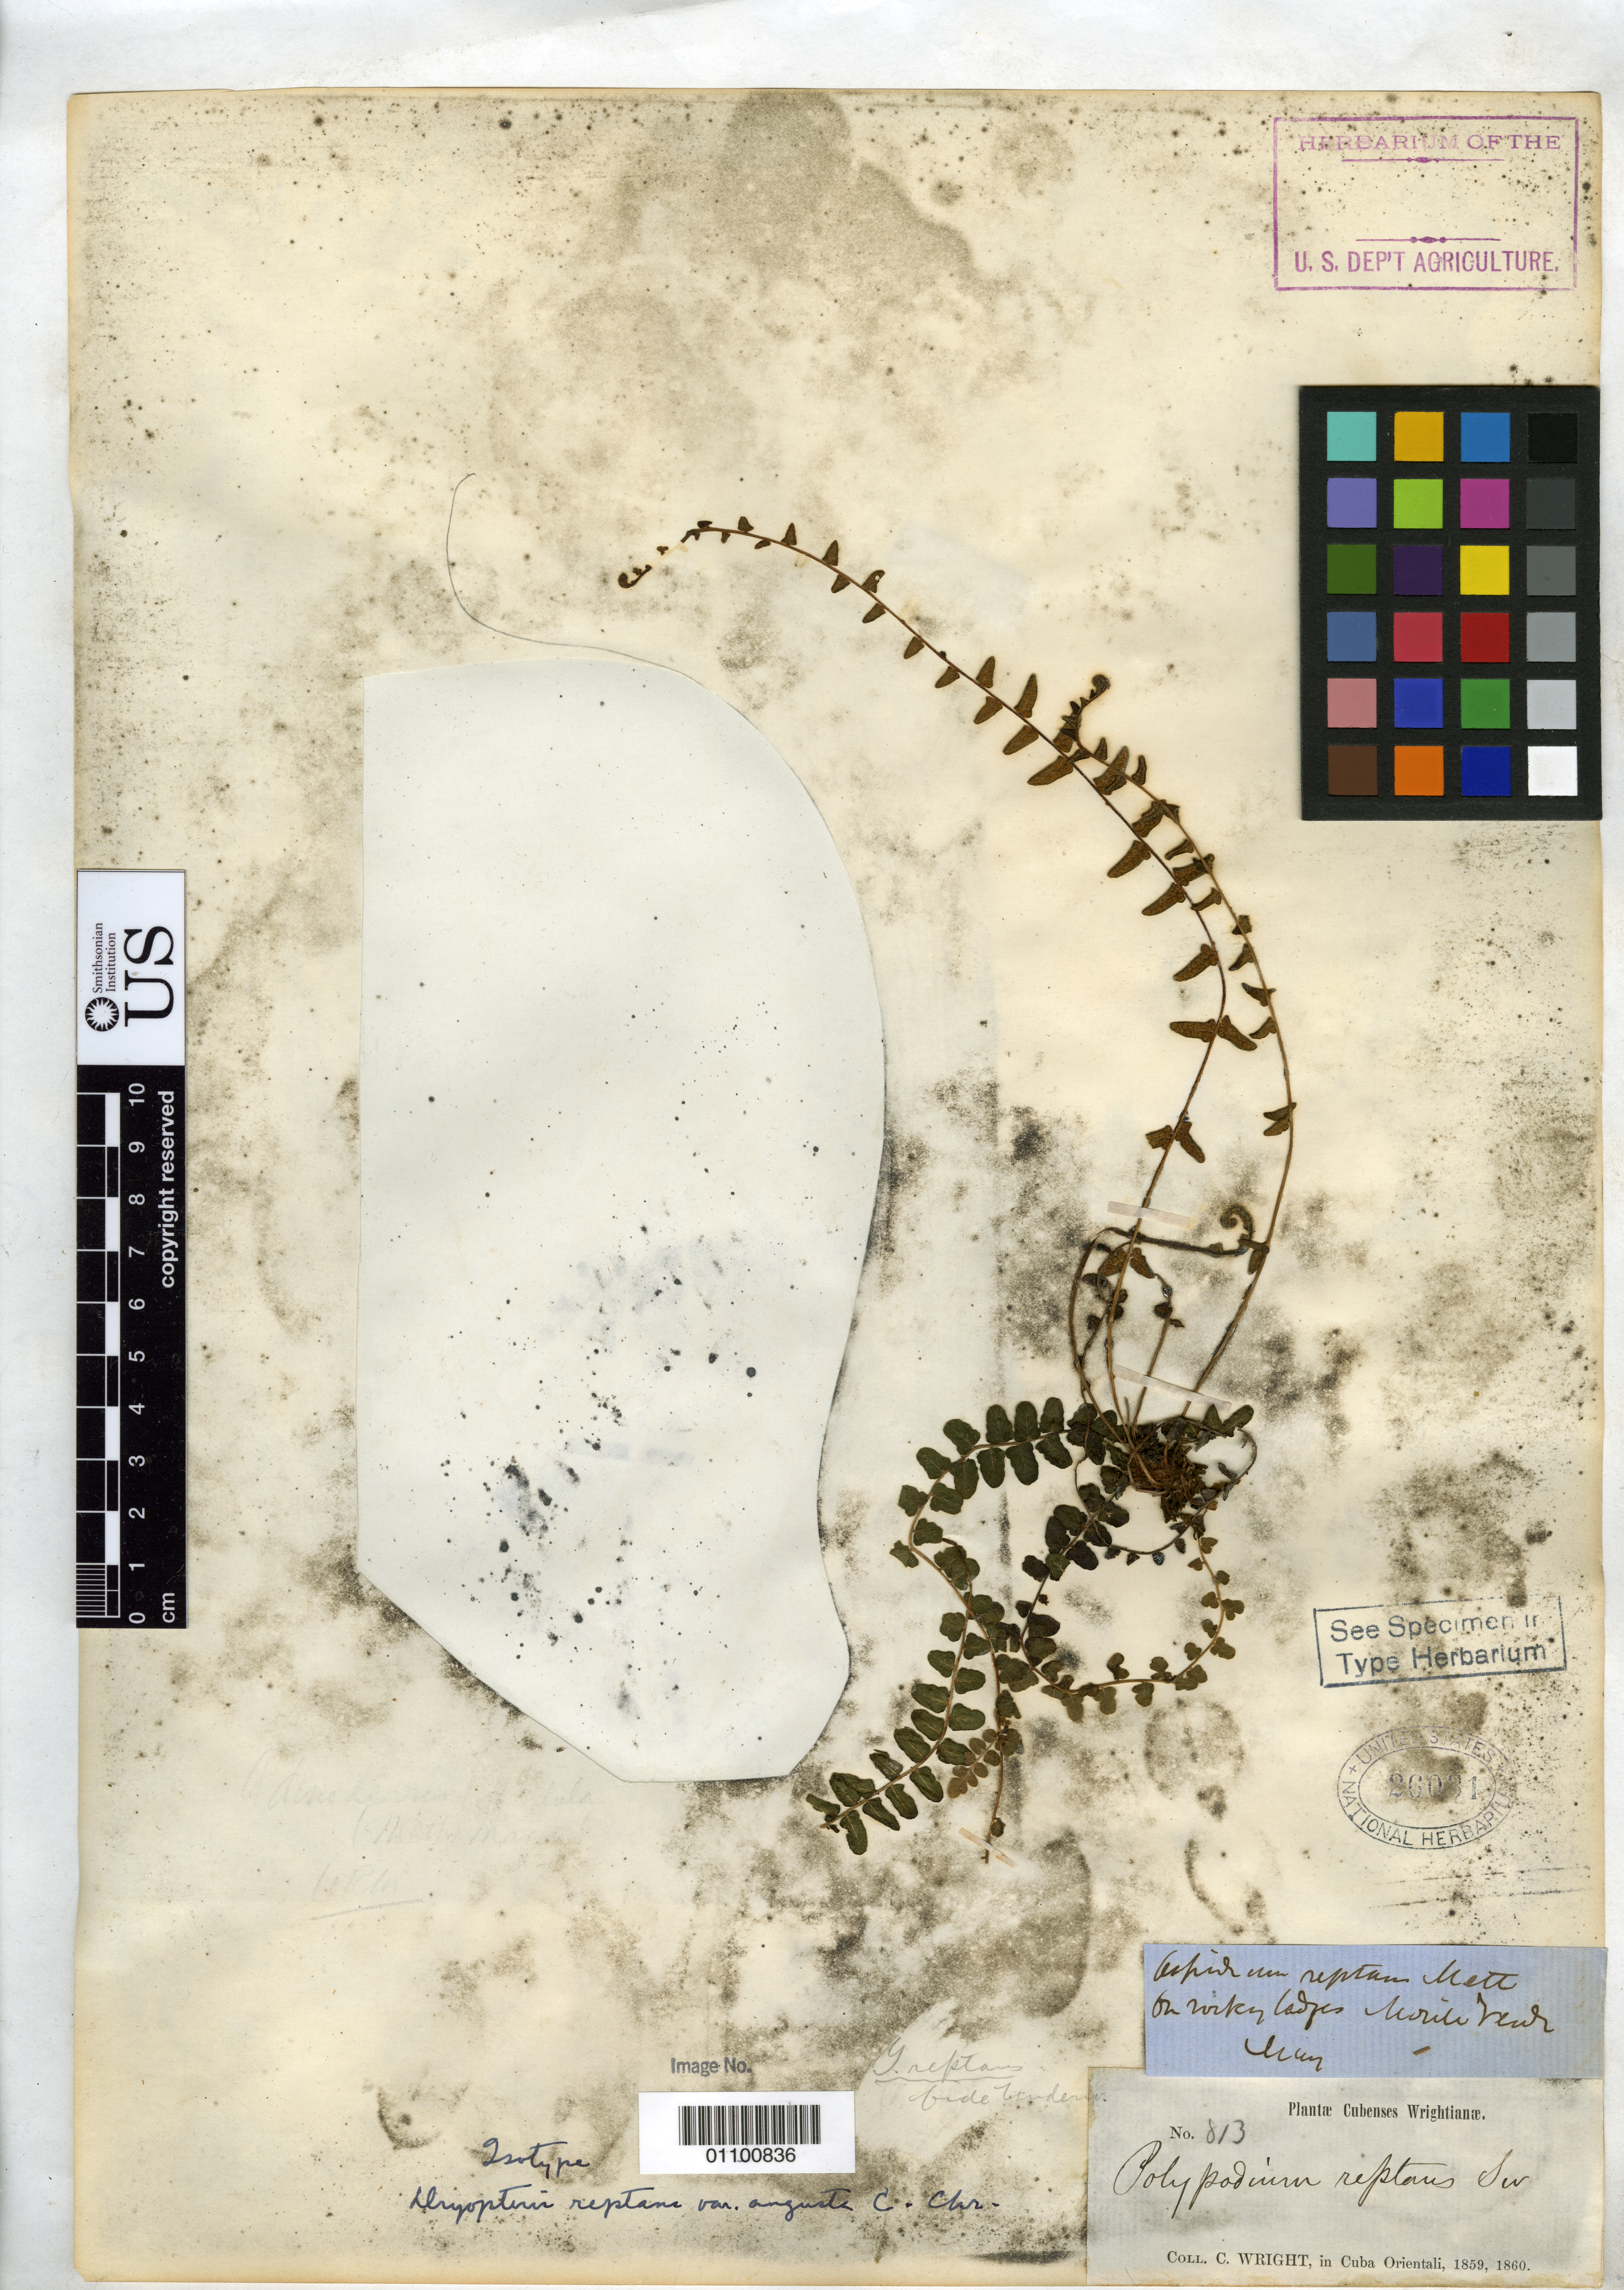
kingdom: Plantae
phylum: Tracheophyta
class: Polypodiopsida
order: Polypodiales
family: Dryopteridaceae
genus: Dryopteris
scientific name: Dryopteris reptans var. angusta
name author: C. Chr.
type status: Type Collection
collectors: C. Wright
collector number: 813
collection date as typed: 1859 to -- --- 1860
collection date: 1859,1860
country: Cuba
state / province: Oriente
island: Greater Antilles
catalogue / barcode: US 26031